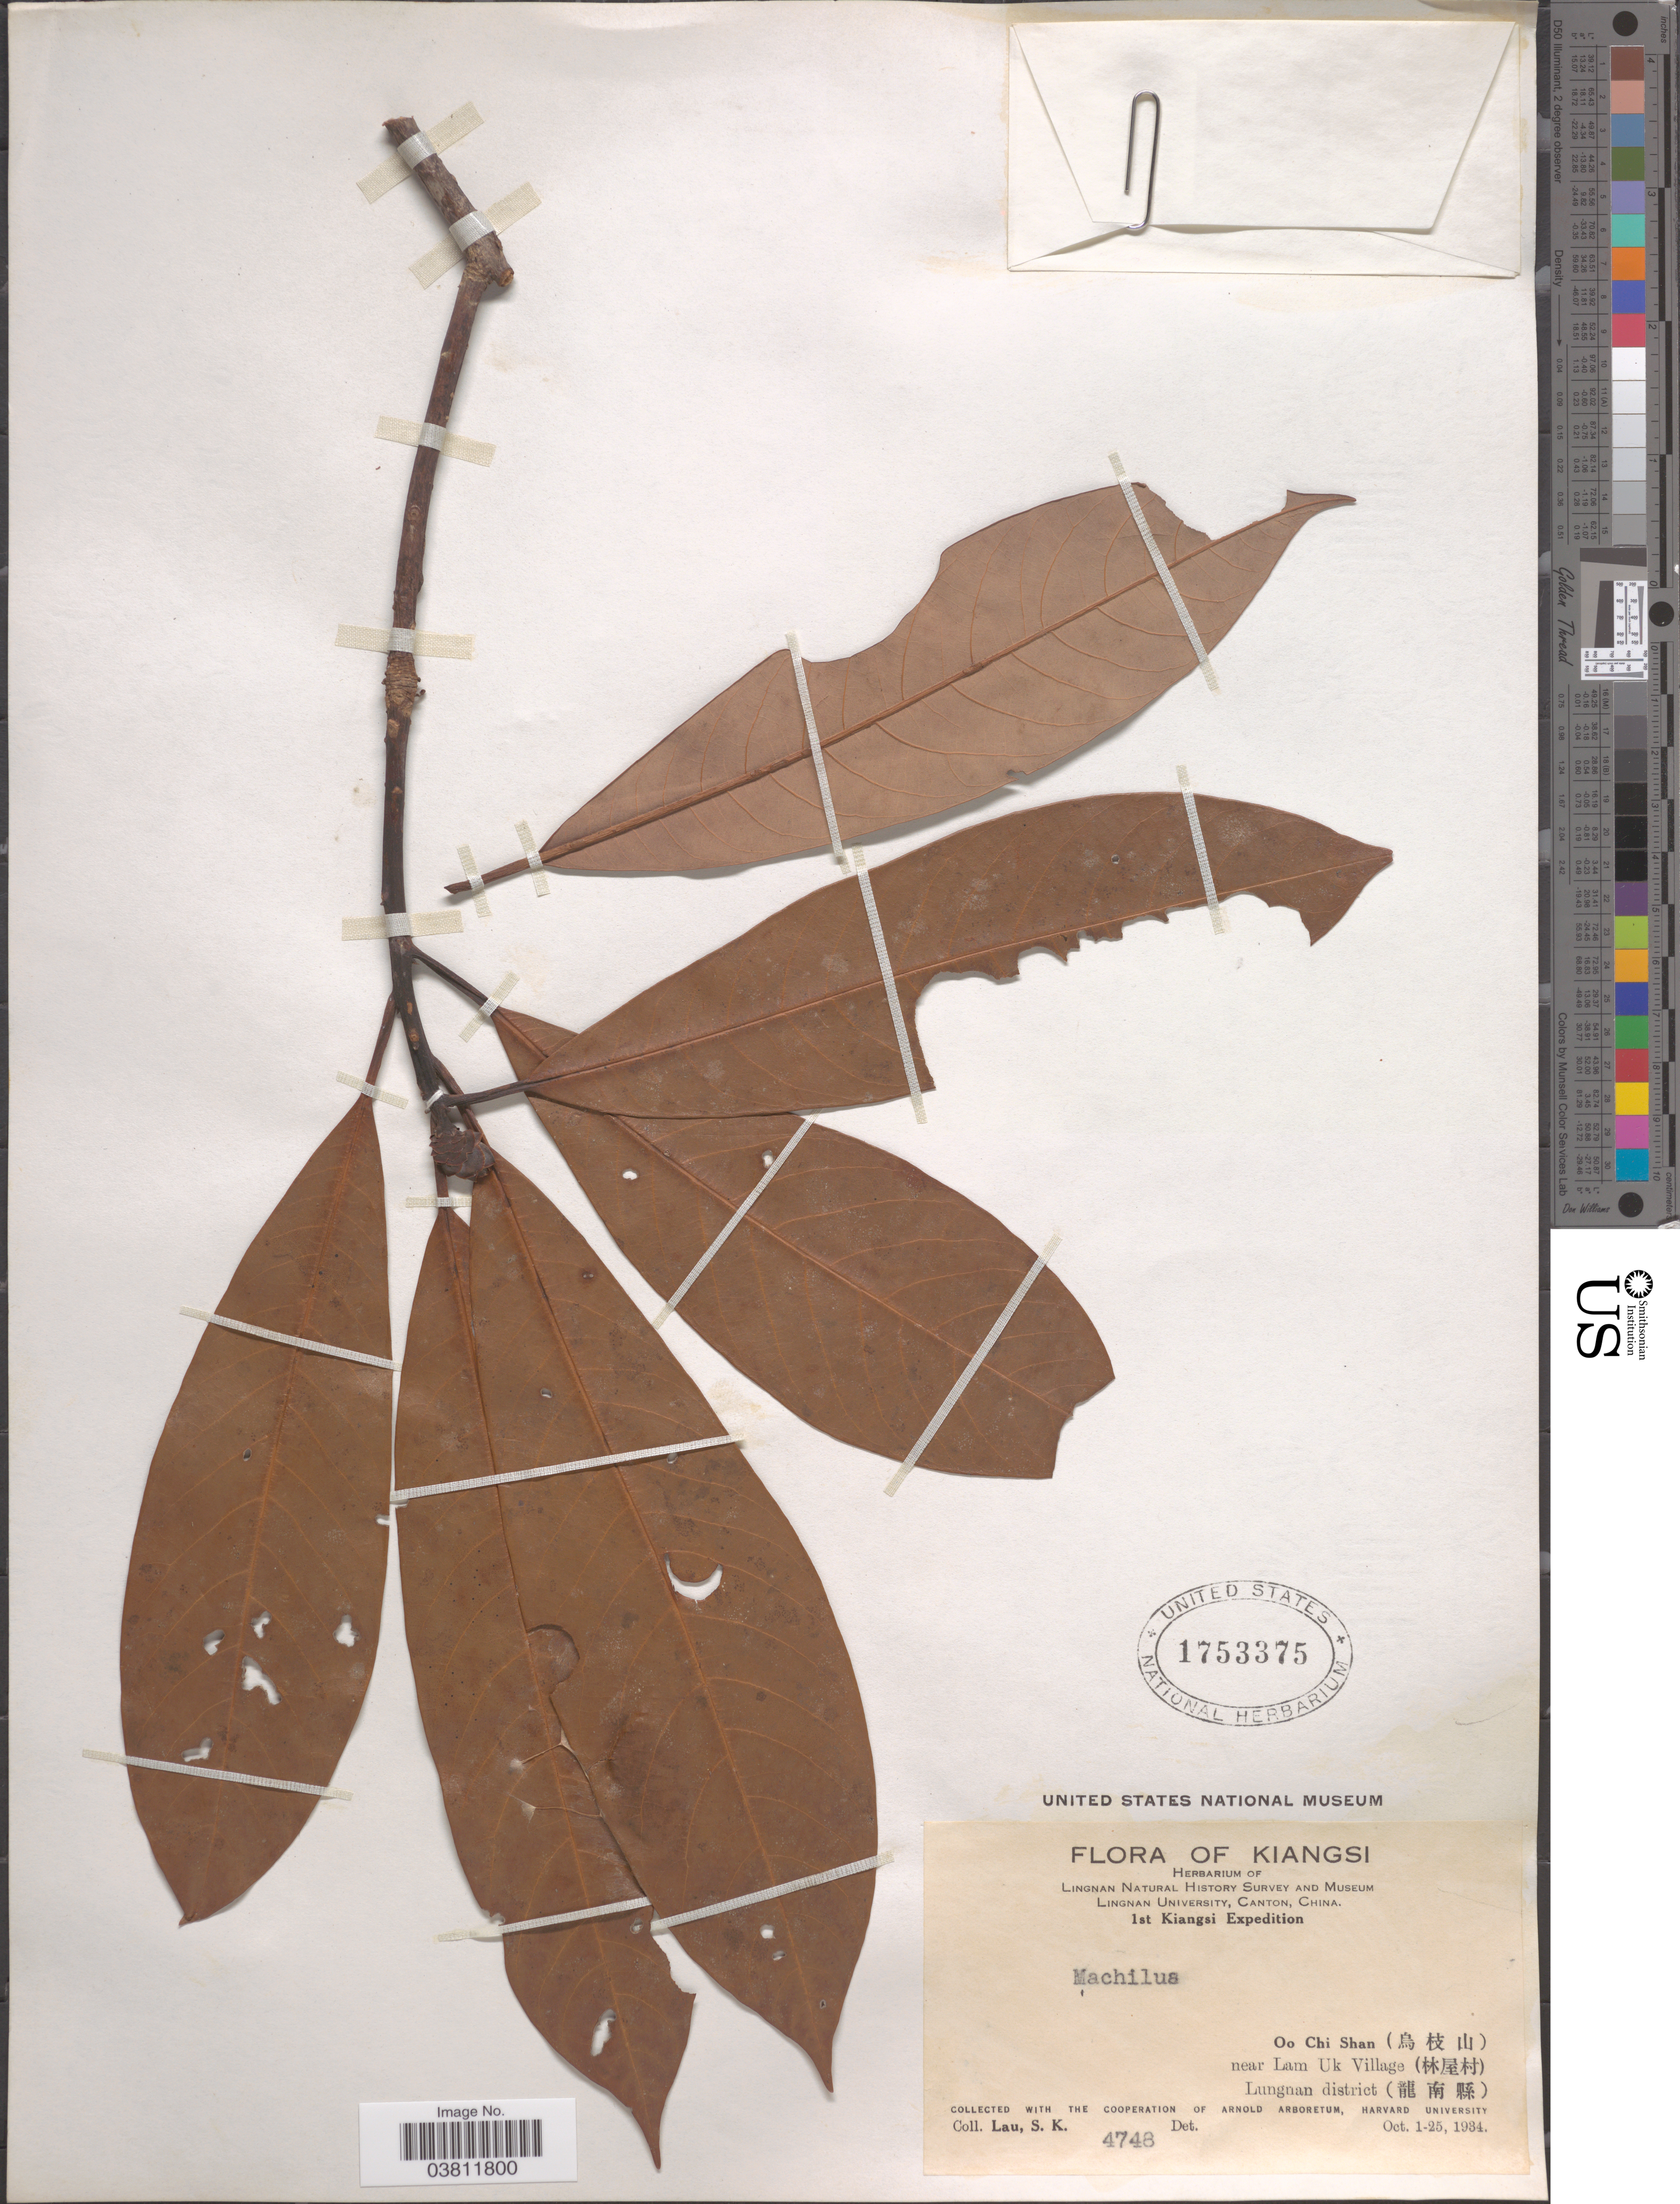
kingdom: Plantae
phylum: Tracheophyta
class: Magnoliopsida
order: Laurales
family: Lauraceae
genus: Machilus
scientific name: Machilus sp.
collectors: S. K. Lau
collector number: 4748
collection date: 1934-10-01/1934-10-25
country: China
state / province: Jiangxi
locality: Kiangsi. Oo Chi Shan (X), near Lam Uk Village (X), Lungnan district (X).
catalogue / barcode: US 1753375